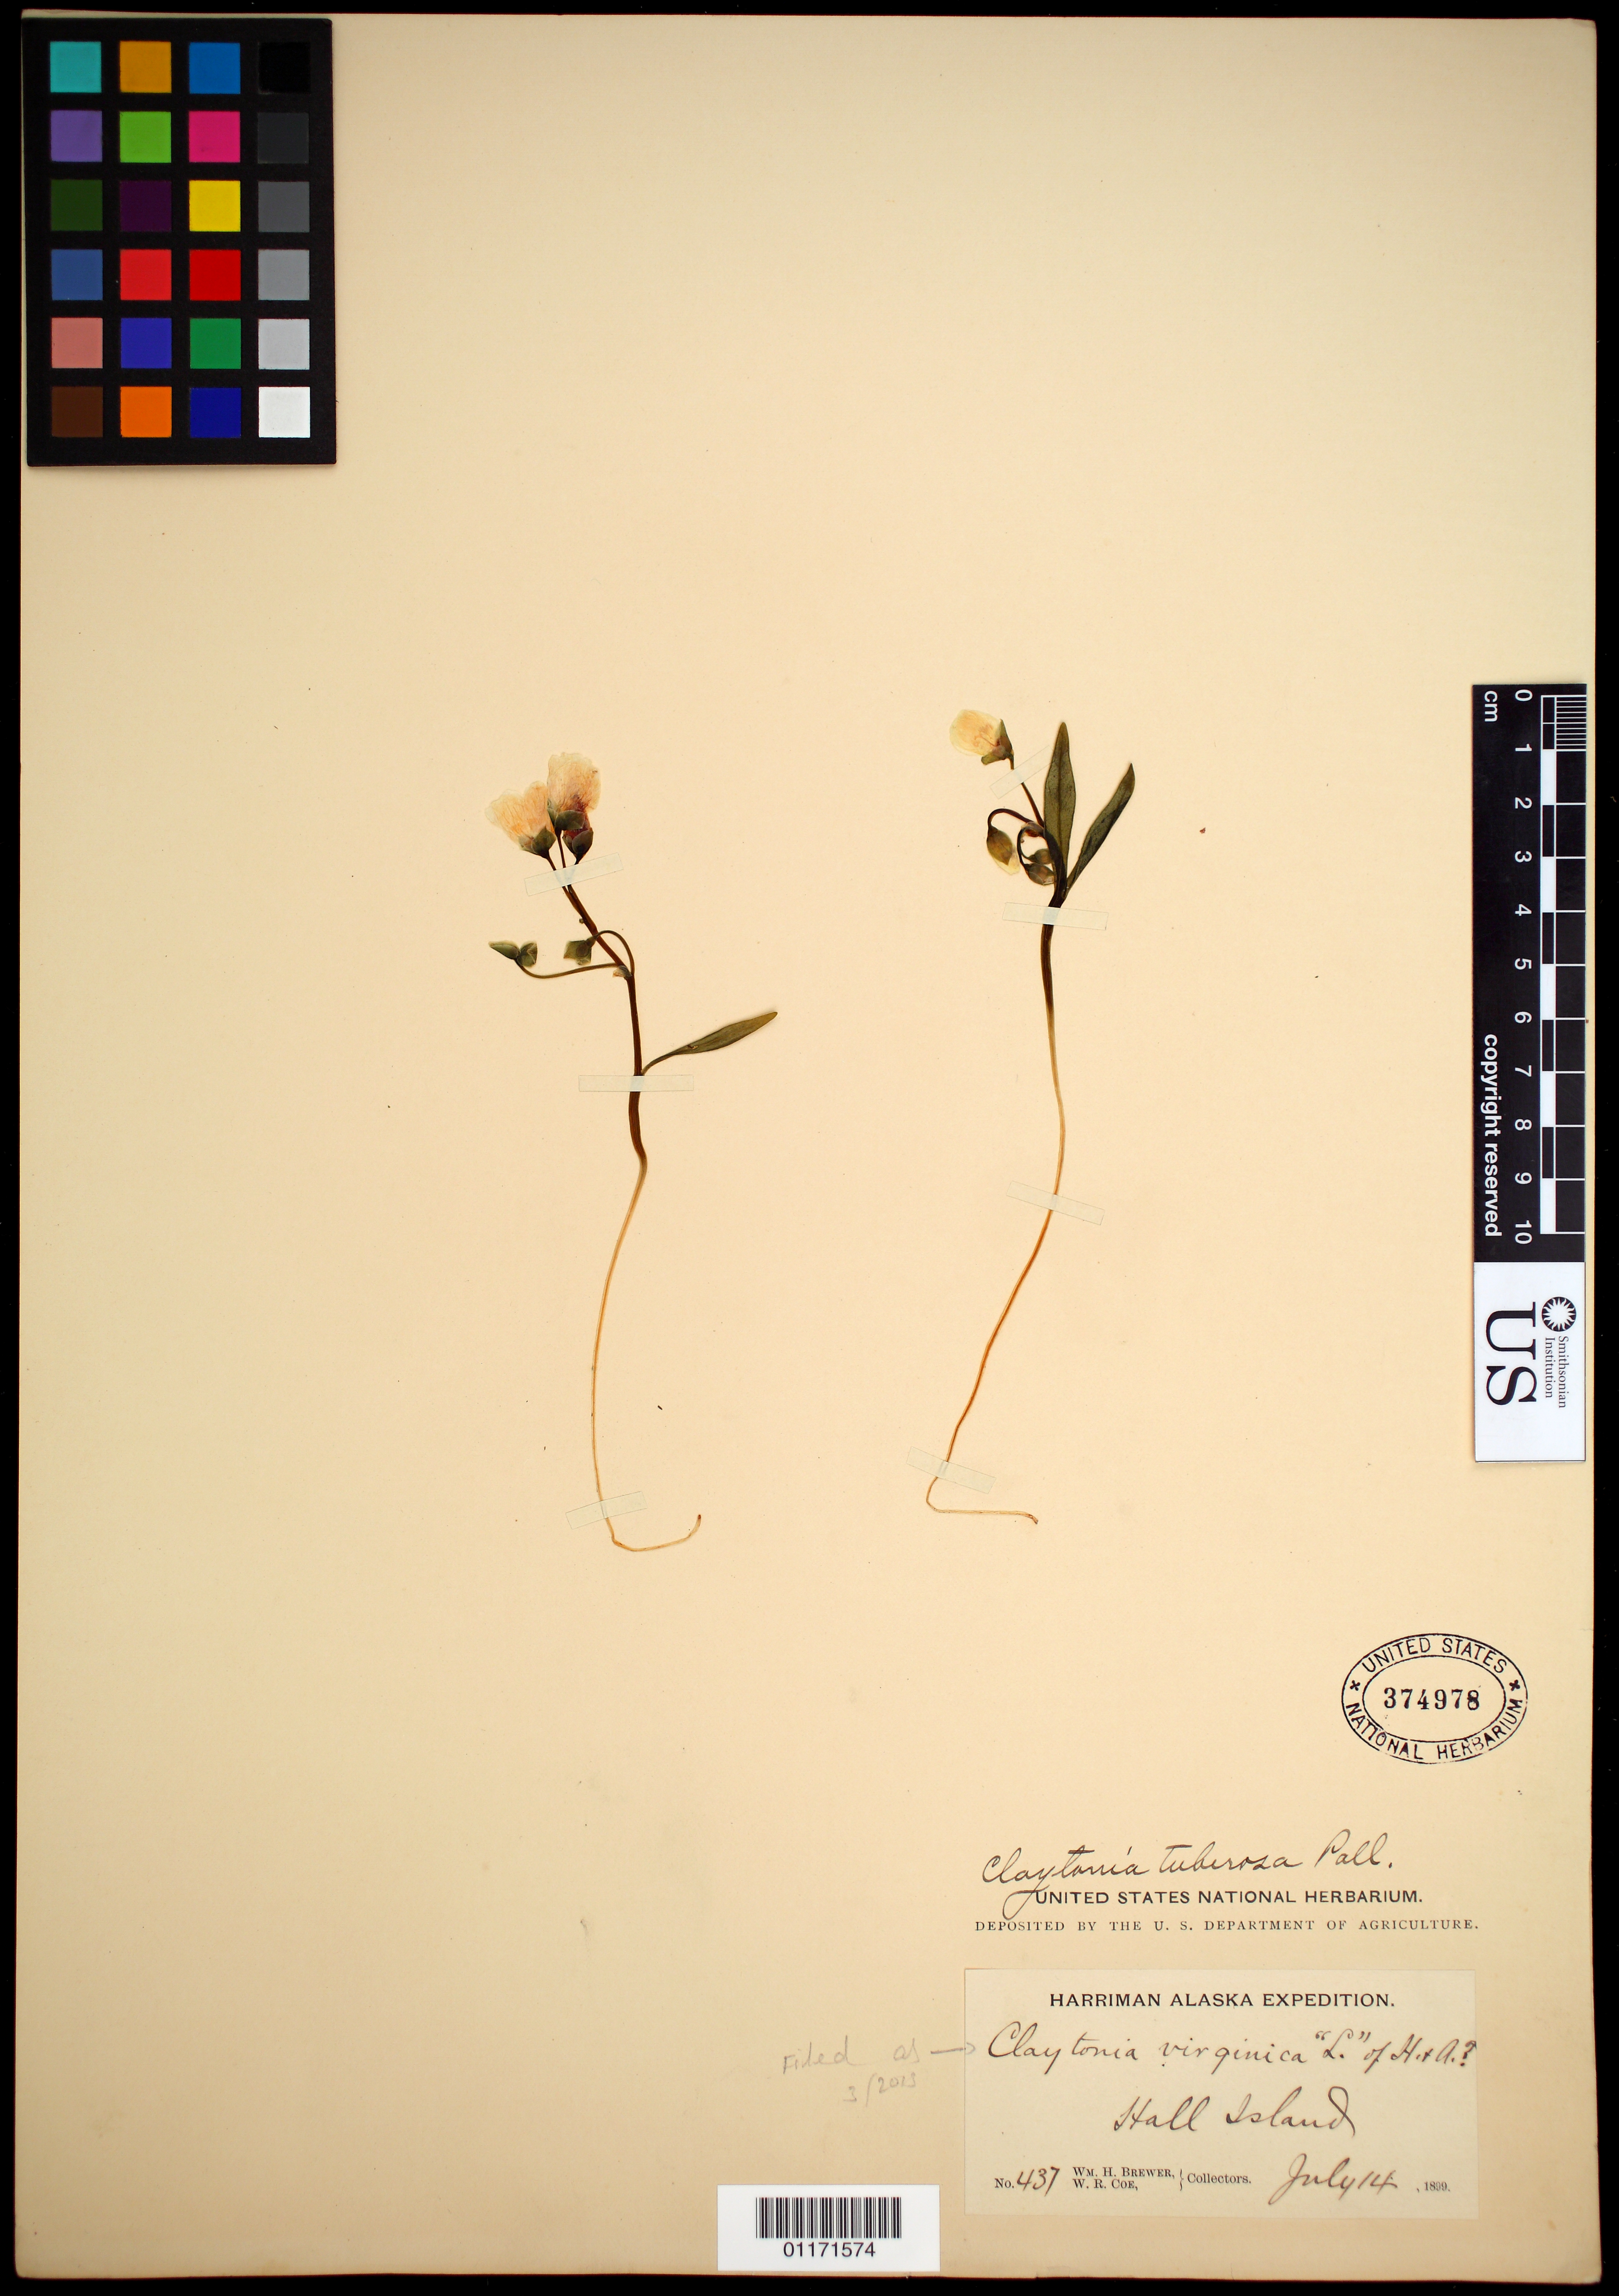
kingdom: Plantae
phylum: Tracheophyta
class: Magnoliopsida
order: Caryophyllales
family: Montiaceae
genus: Claytonia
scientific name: Claytonia virginica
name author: L.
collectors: W. H. Brewer & W. Coe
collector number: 437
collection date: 1899-07-15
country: United States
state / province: Alaska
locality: Hall Island.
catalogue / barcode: US 374978